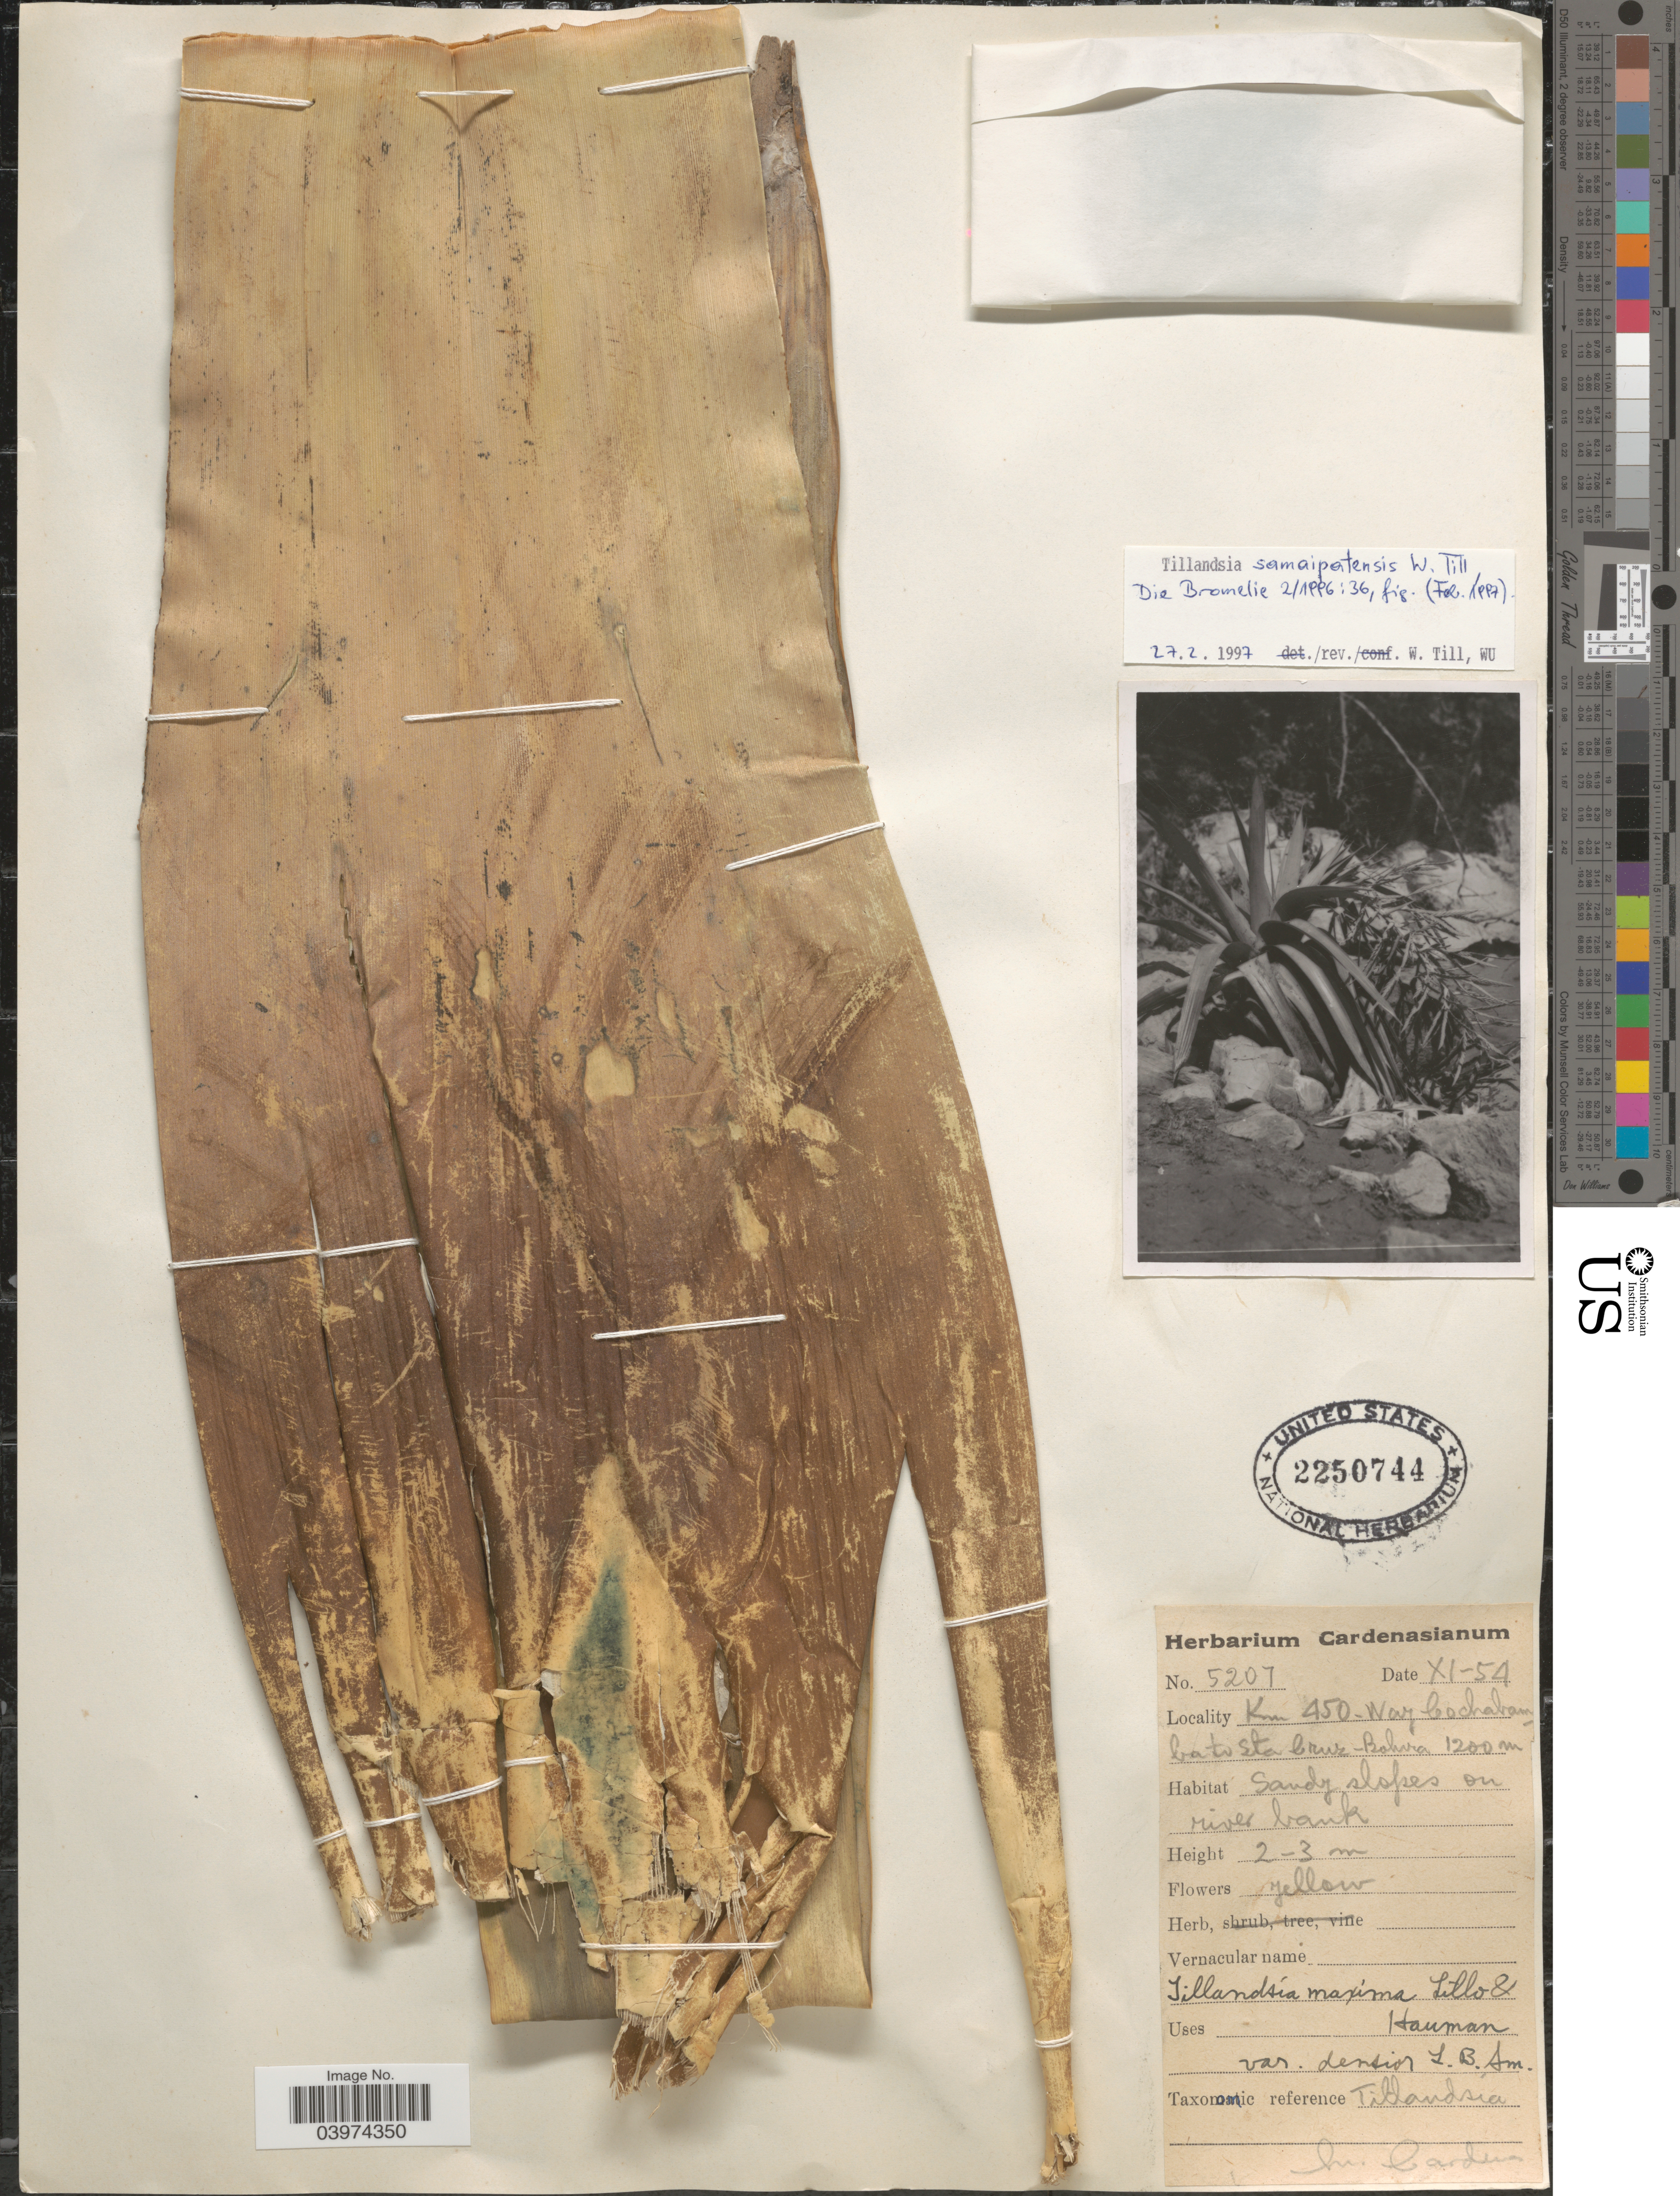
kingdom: Plantae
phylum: Tracheophyta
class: Liliopsida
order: Poales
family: Bromeliaceae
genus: Tillandsia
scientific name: Tillandsia samaipatensis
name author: W. Till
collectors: M. Cárdenas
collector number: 5207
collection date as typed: Transcribed d/m/y: /11/54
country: Bolivia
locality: Km 450 - Way Cochabamba to Sta Cruz. Sandy slopes on river bank.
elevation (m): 1200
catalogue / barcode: US 2250744